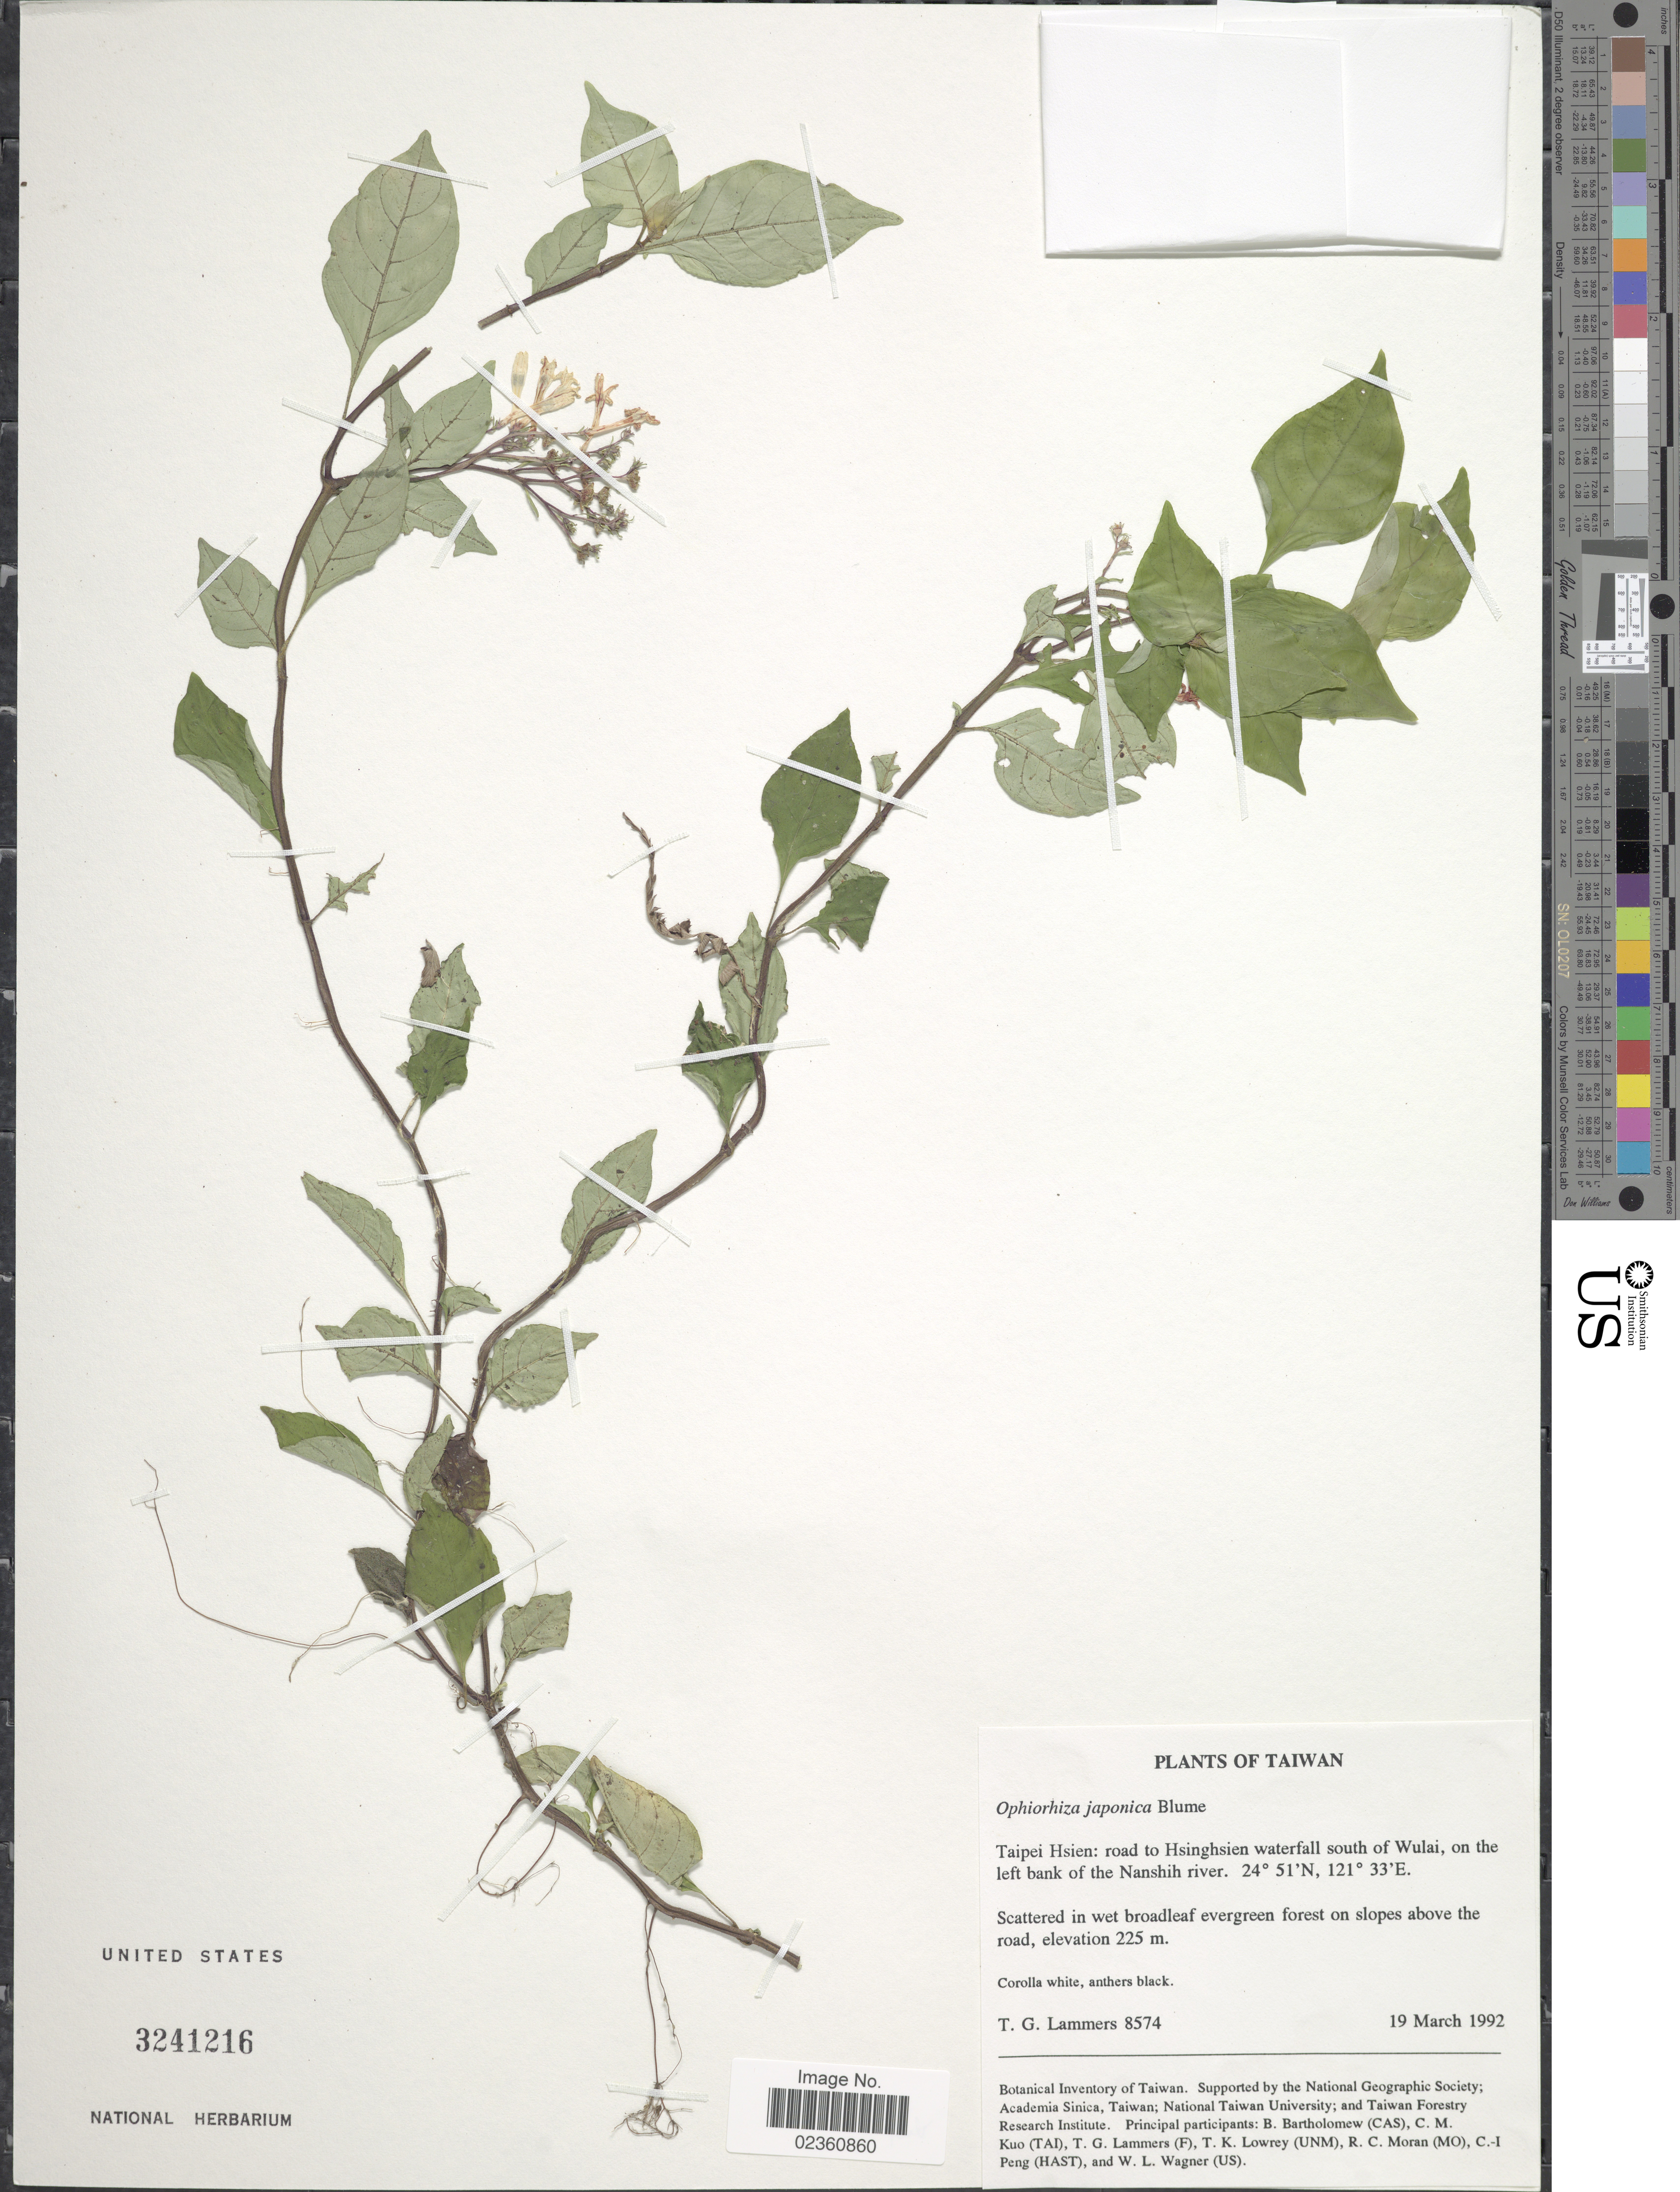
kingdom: Plantae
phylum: Tracheophyta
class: Magnoliopsida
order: Gentianales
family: Rubiaceae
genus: Ophiorrhiza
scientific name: Ophiorrhiza japonica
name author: Blume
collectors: T. Lammers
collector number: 8574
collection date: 1992-03-19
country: Taiwan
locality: Taipei Hsien: road to Hsinghsien waterfall south of Wulai, on the left bank of the Nanshih river, Scattered in wet broadleaf evergreen forest on slopes above the road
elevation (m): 225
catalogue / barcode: US 3241216